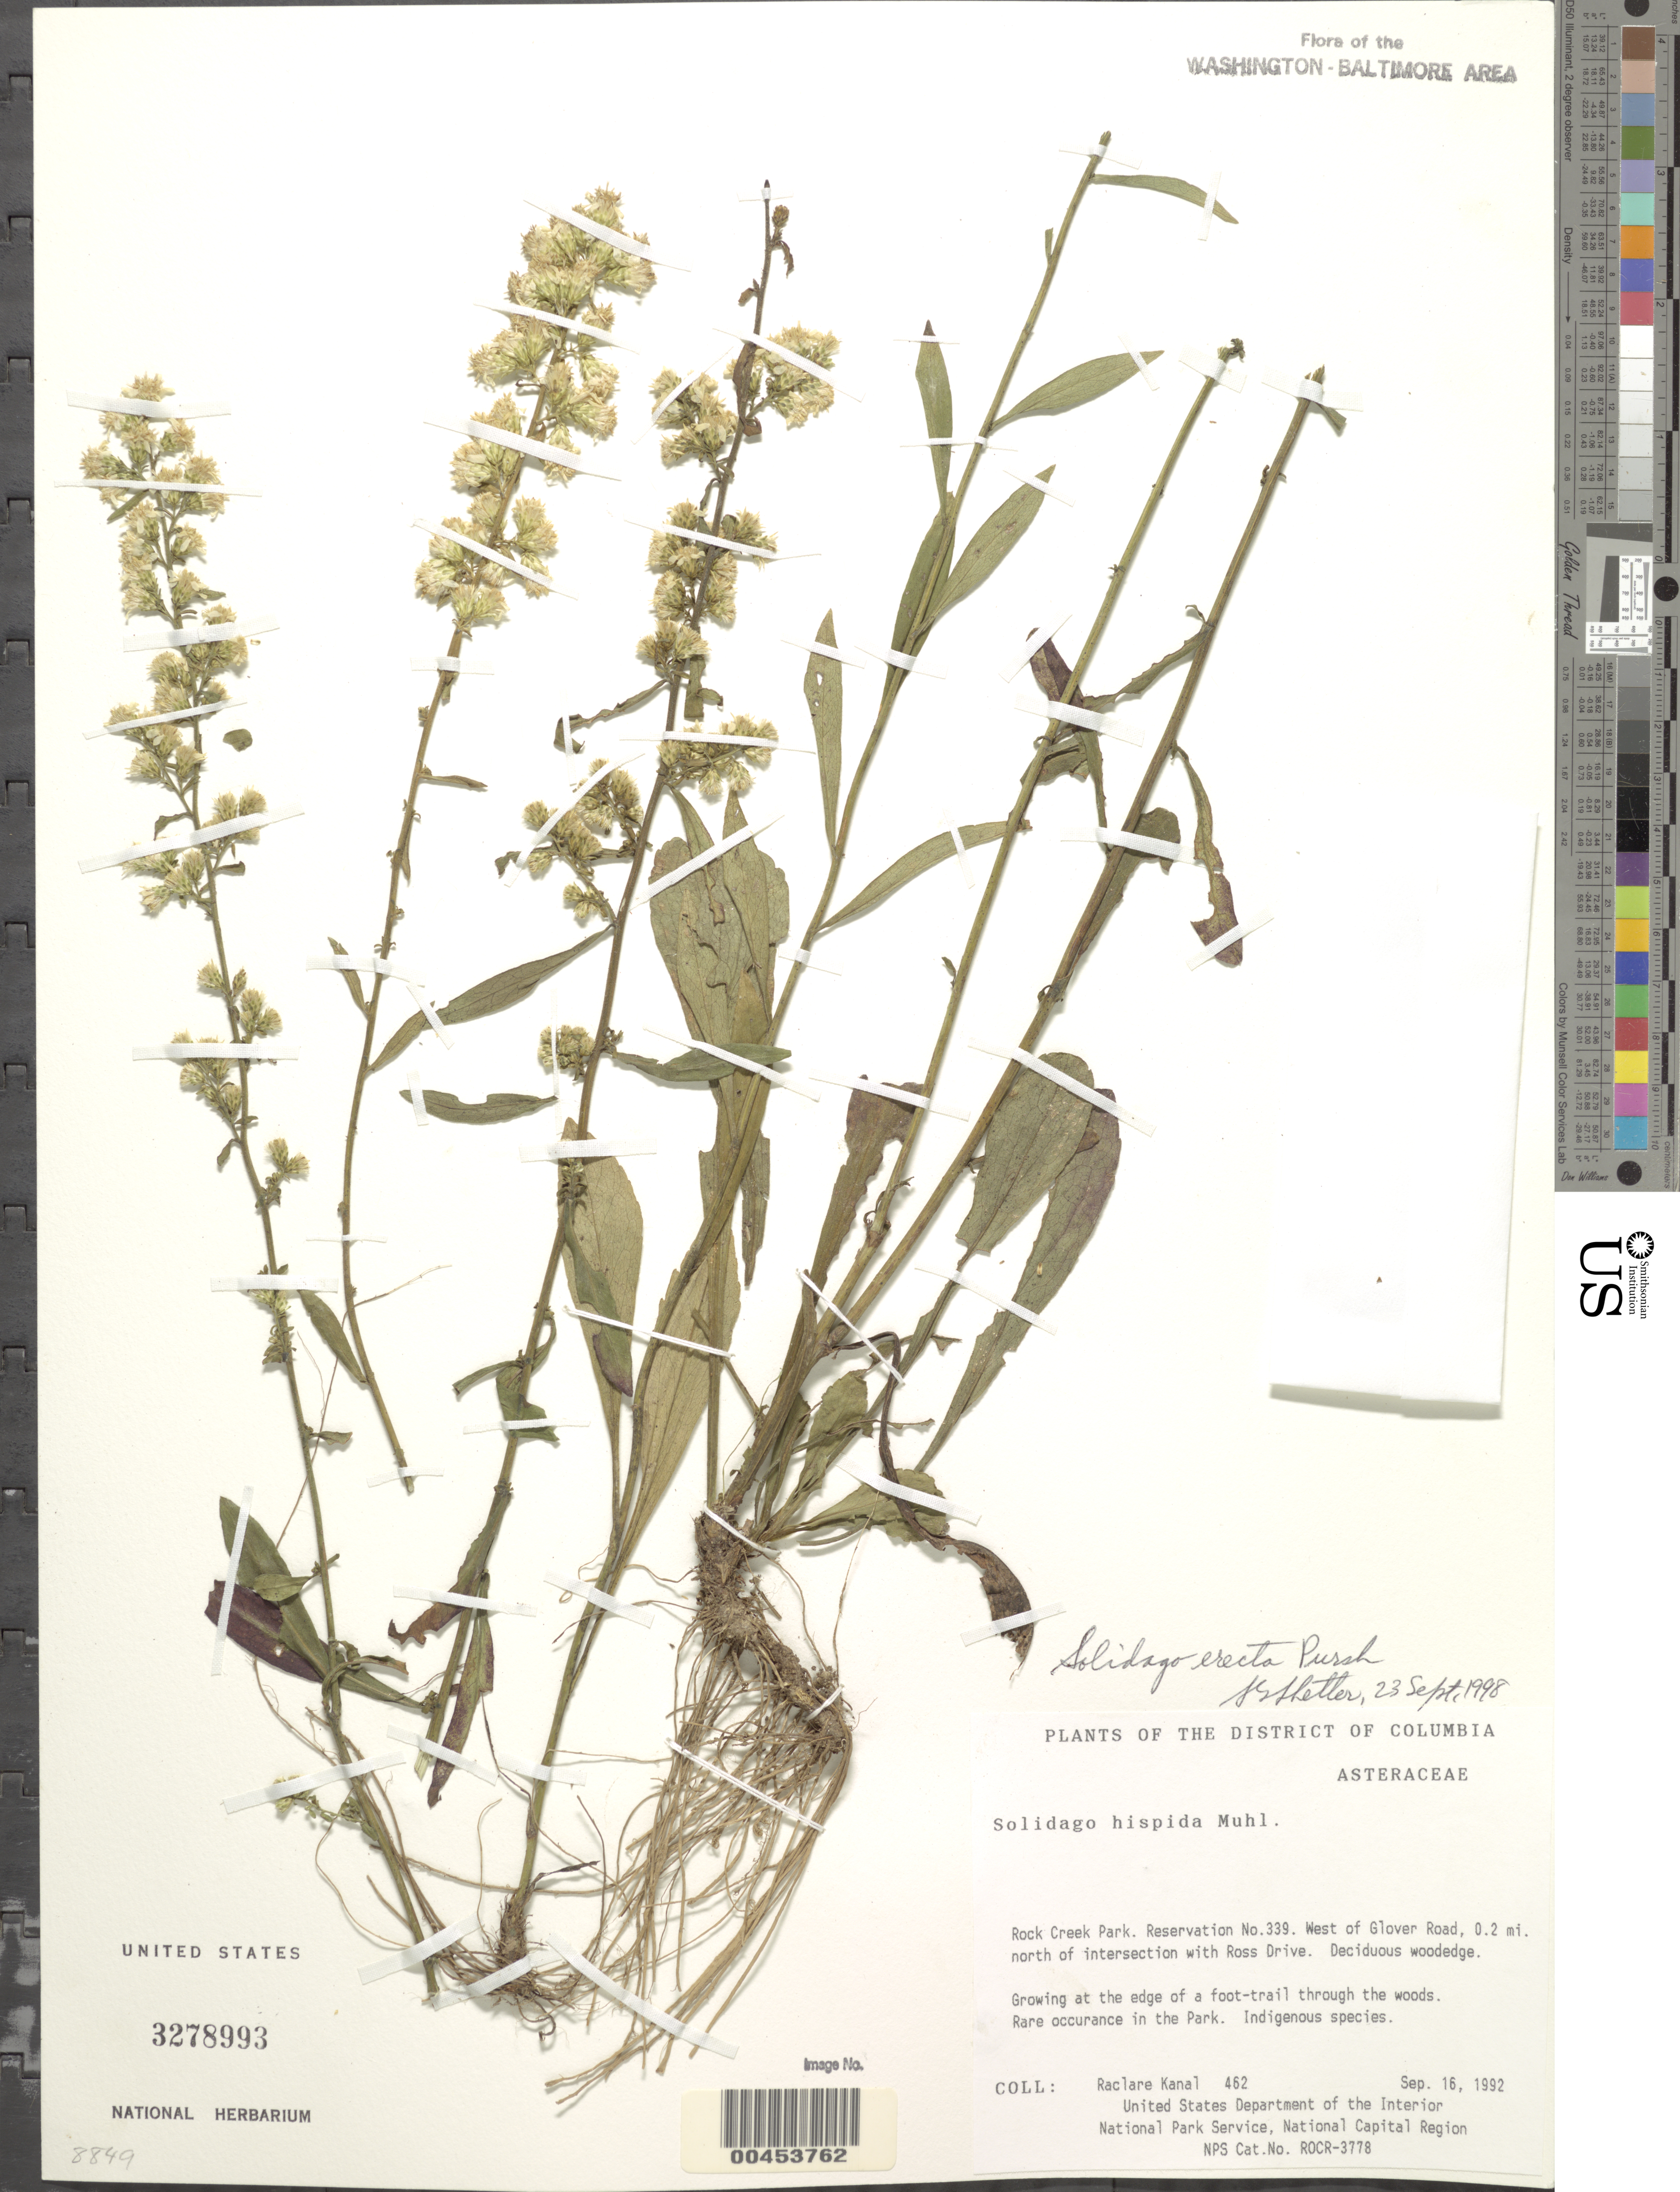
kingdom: Plantae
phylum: Tracheophyta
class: Magnoliopsida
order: Asterales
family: Asteraceae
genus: Solidago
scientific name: Solidago erecta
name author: Pursh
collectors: R. Kanal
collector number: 462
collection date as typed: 16 Sep 1992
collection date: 1992-09-16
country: United States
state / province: District of Columbia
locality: Rock Creek Park, Res 339, W of Glover Road north of intersection with Ross Drive Rock Creek Park & vicinity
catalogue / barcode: US 3278993